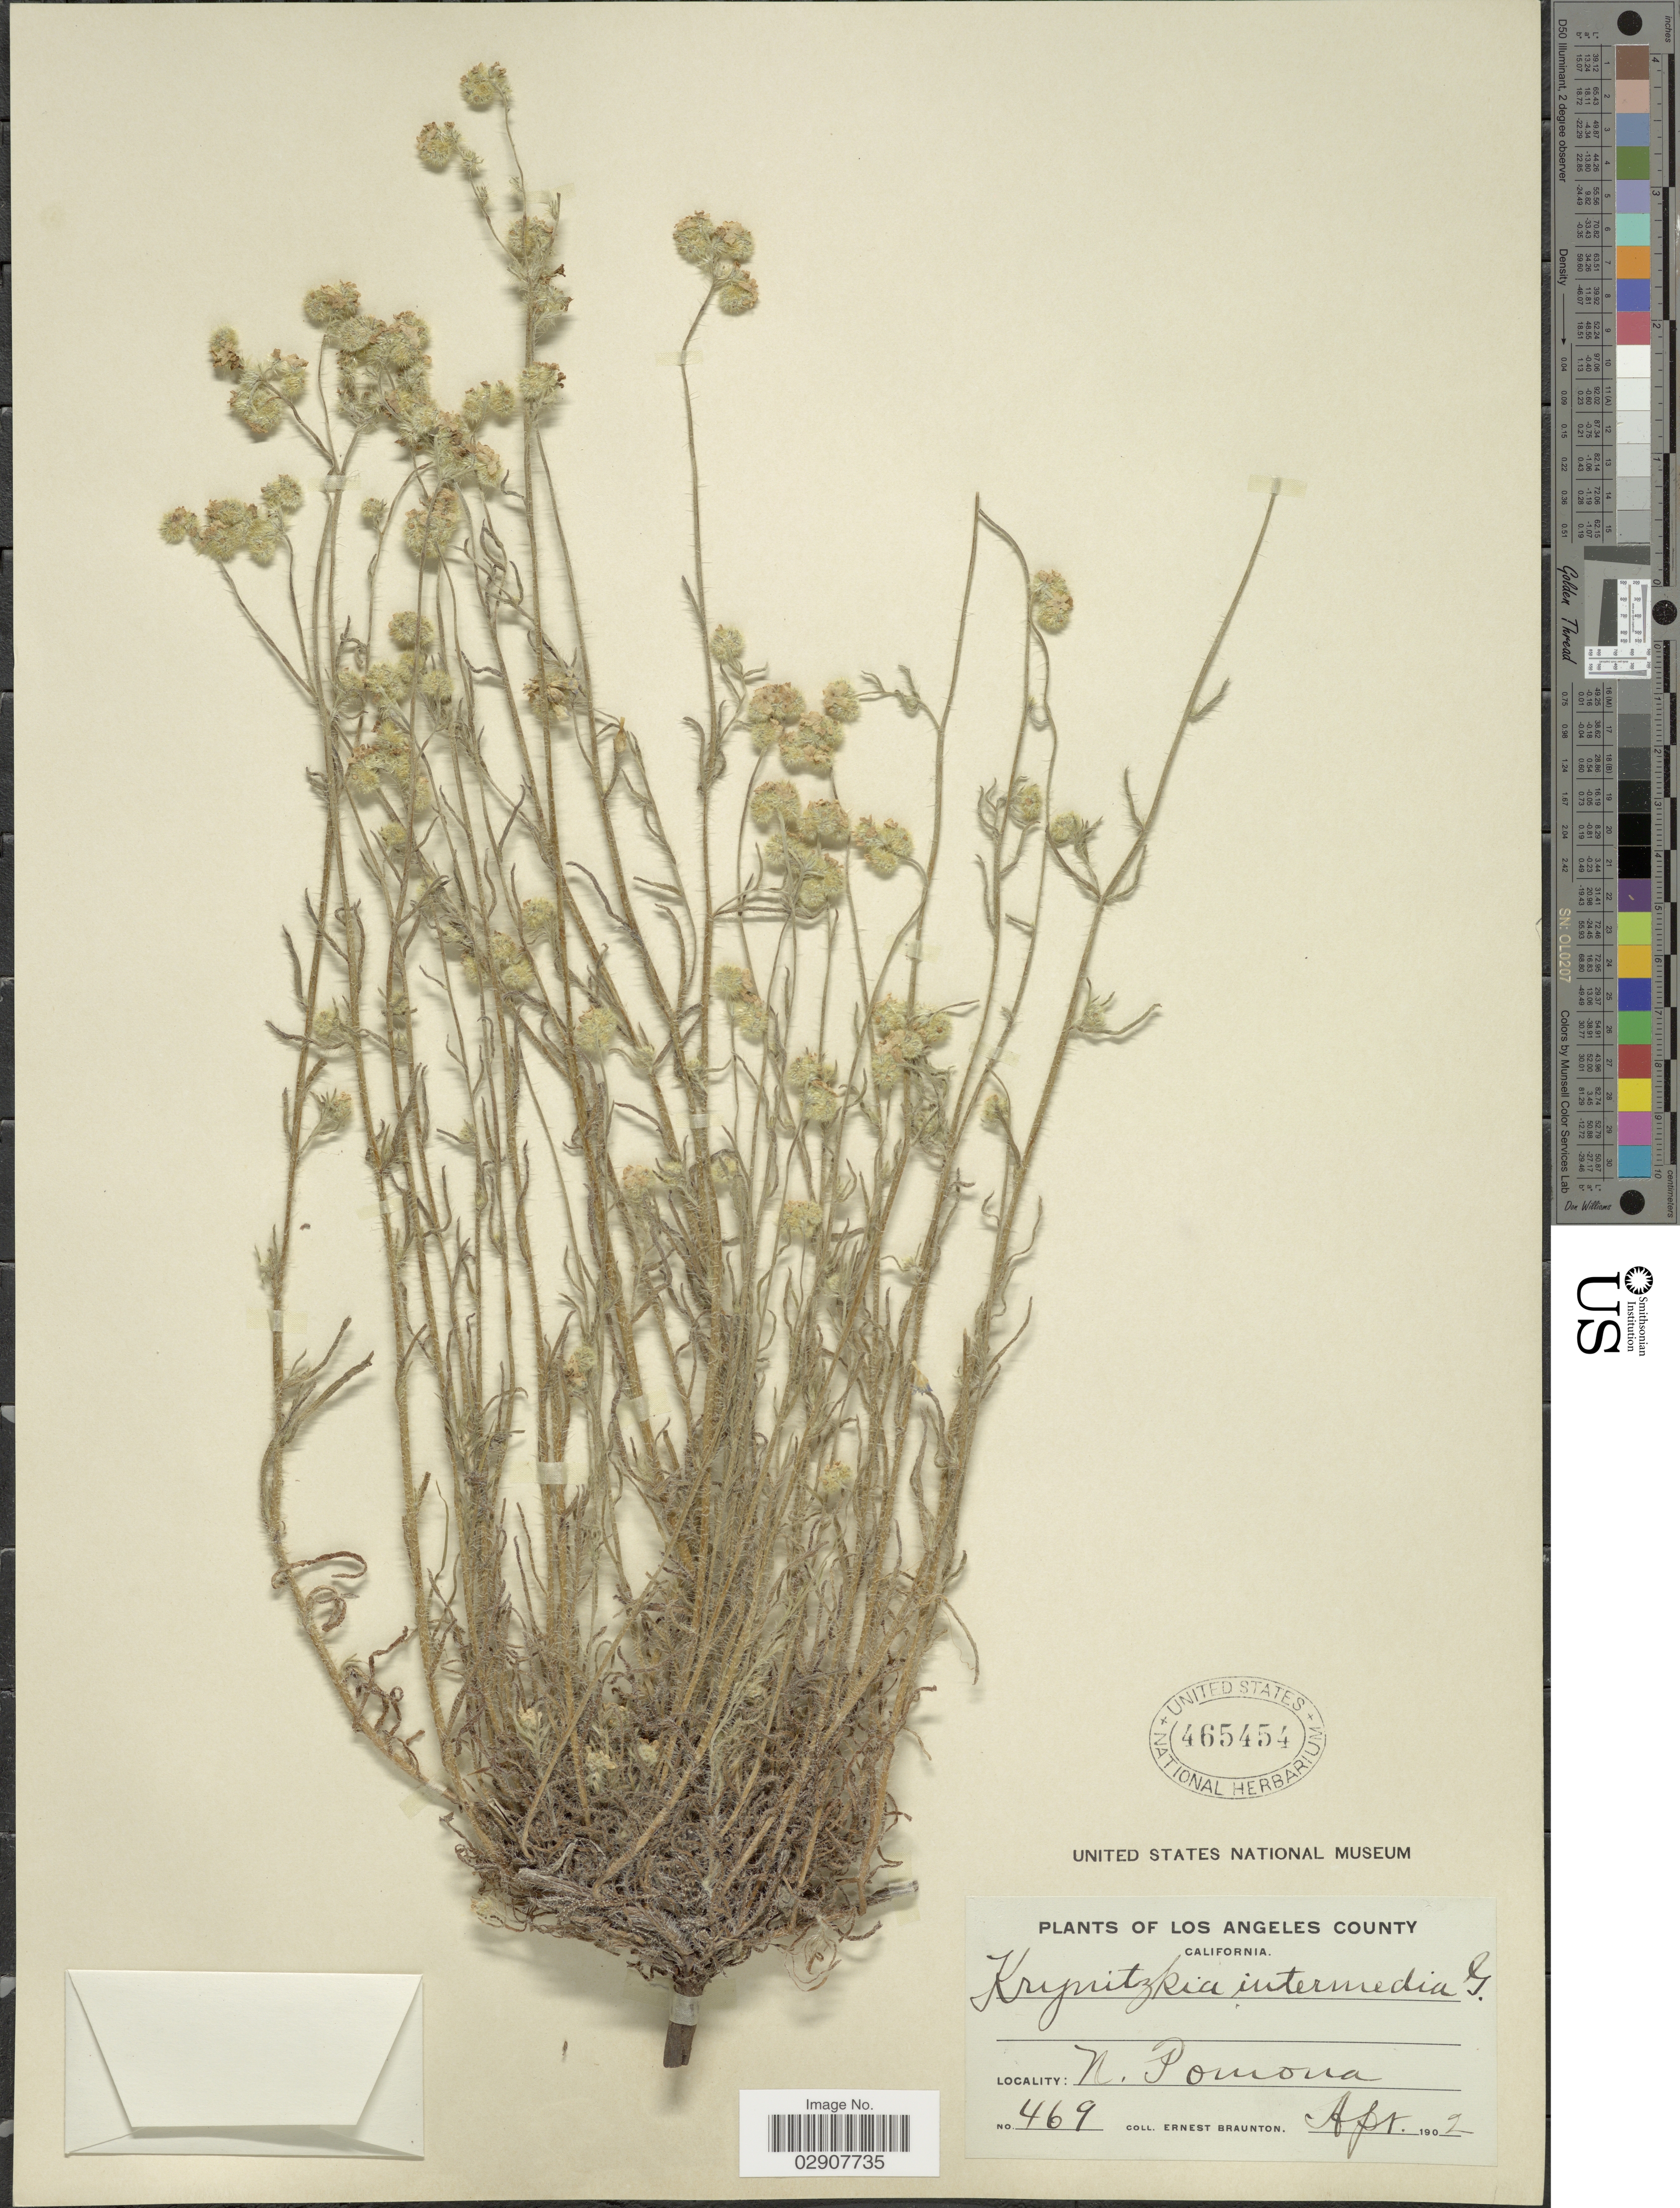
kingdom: Plantae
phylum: Tracheophyta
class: Magnoliopsida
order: Boraginales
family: Boraginaceae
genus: Cryptantha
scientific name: Cryptantha intermedia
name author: (A. Gray) Greene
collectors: E. Braunton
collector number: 469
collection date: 1902-04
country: United States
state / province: California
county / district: Los Angeles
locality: Los Angeles County, N. Pomona.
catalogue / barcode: US 465454